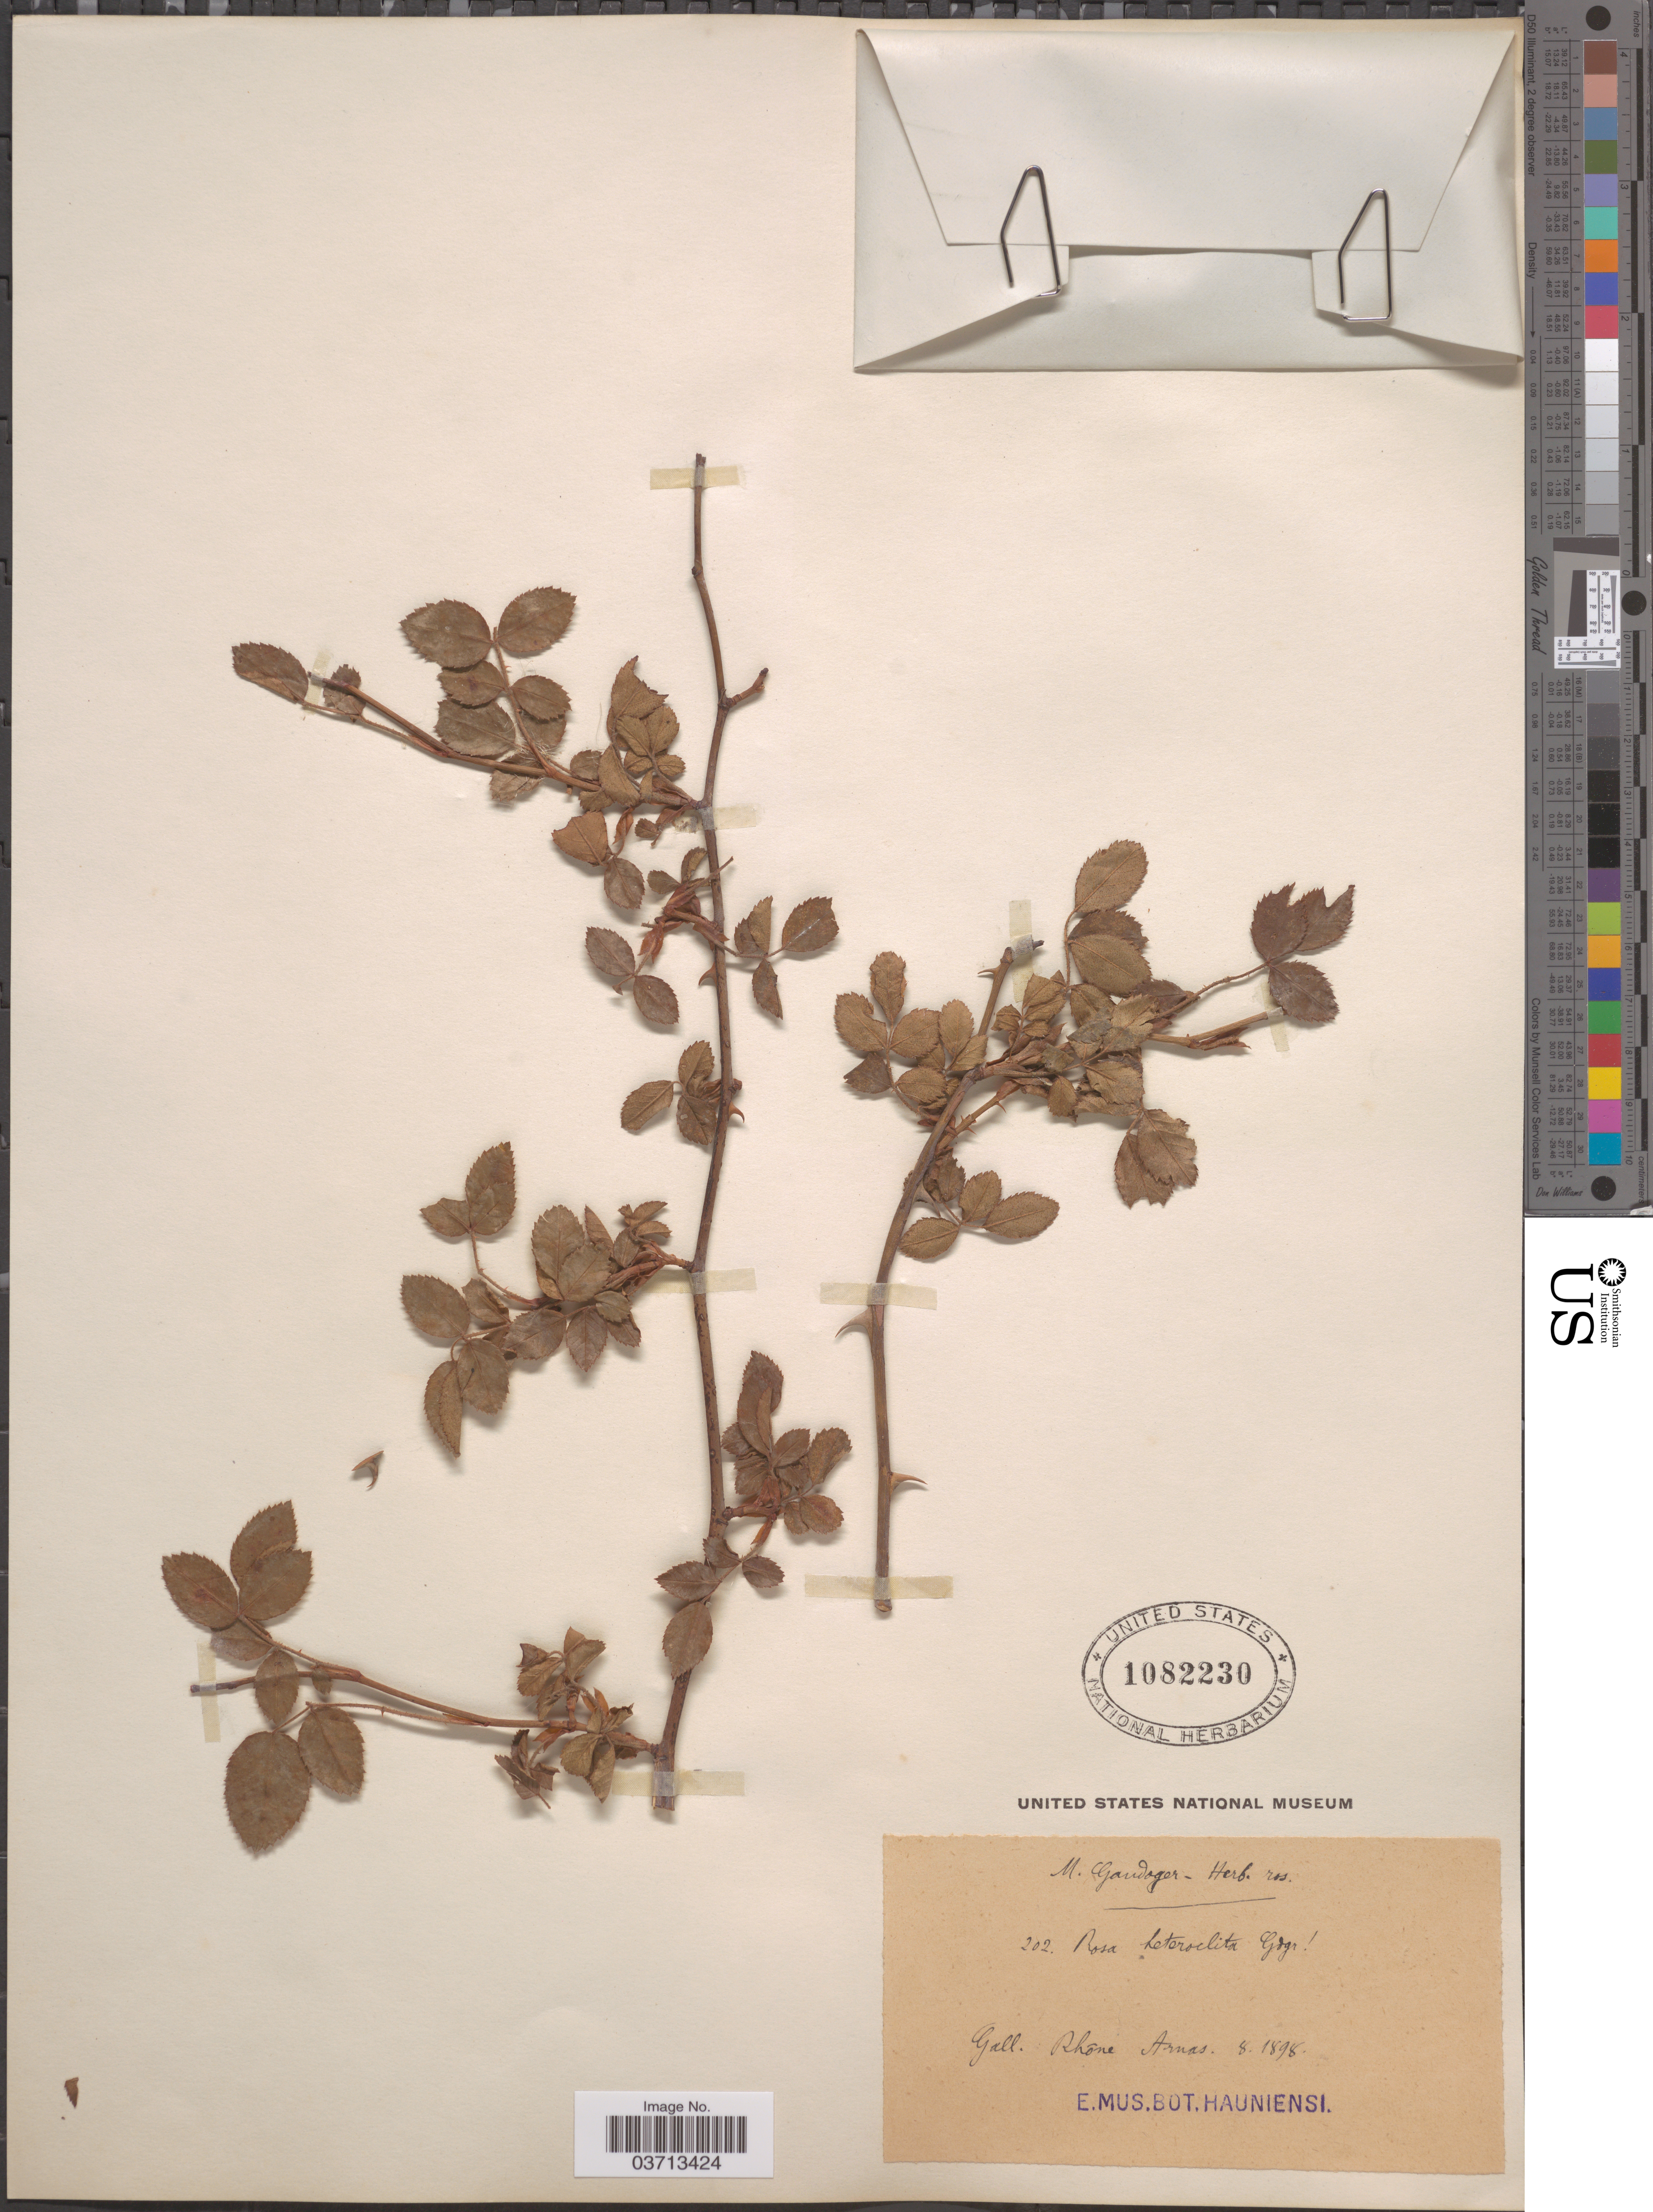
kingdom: Plantae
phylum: Tracheophyta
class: Magnoliopsida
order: Rosales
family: Rosaceae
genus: Rosa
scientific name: Rosa heteroclita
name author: Gand.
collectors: M. Gandoger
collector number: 202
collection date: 1898-08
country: France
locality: Gall. Rhóne Arnas.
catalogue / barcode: US 1082230